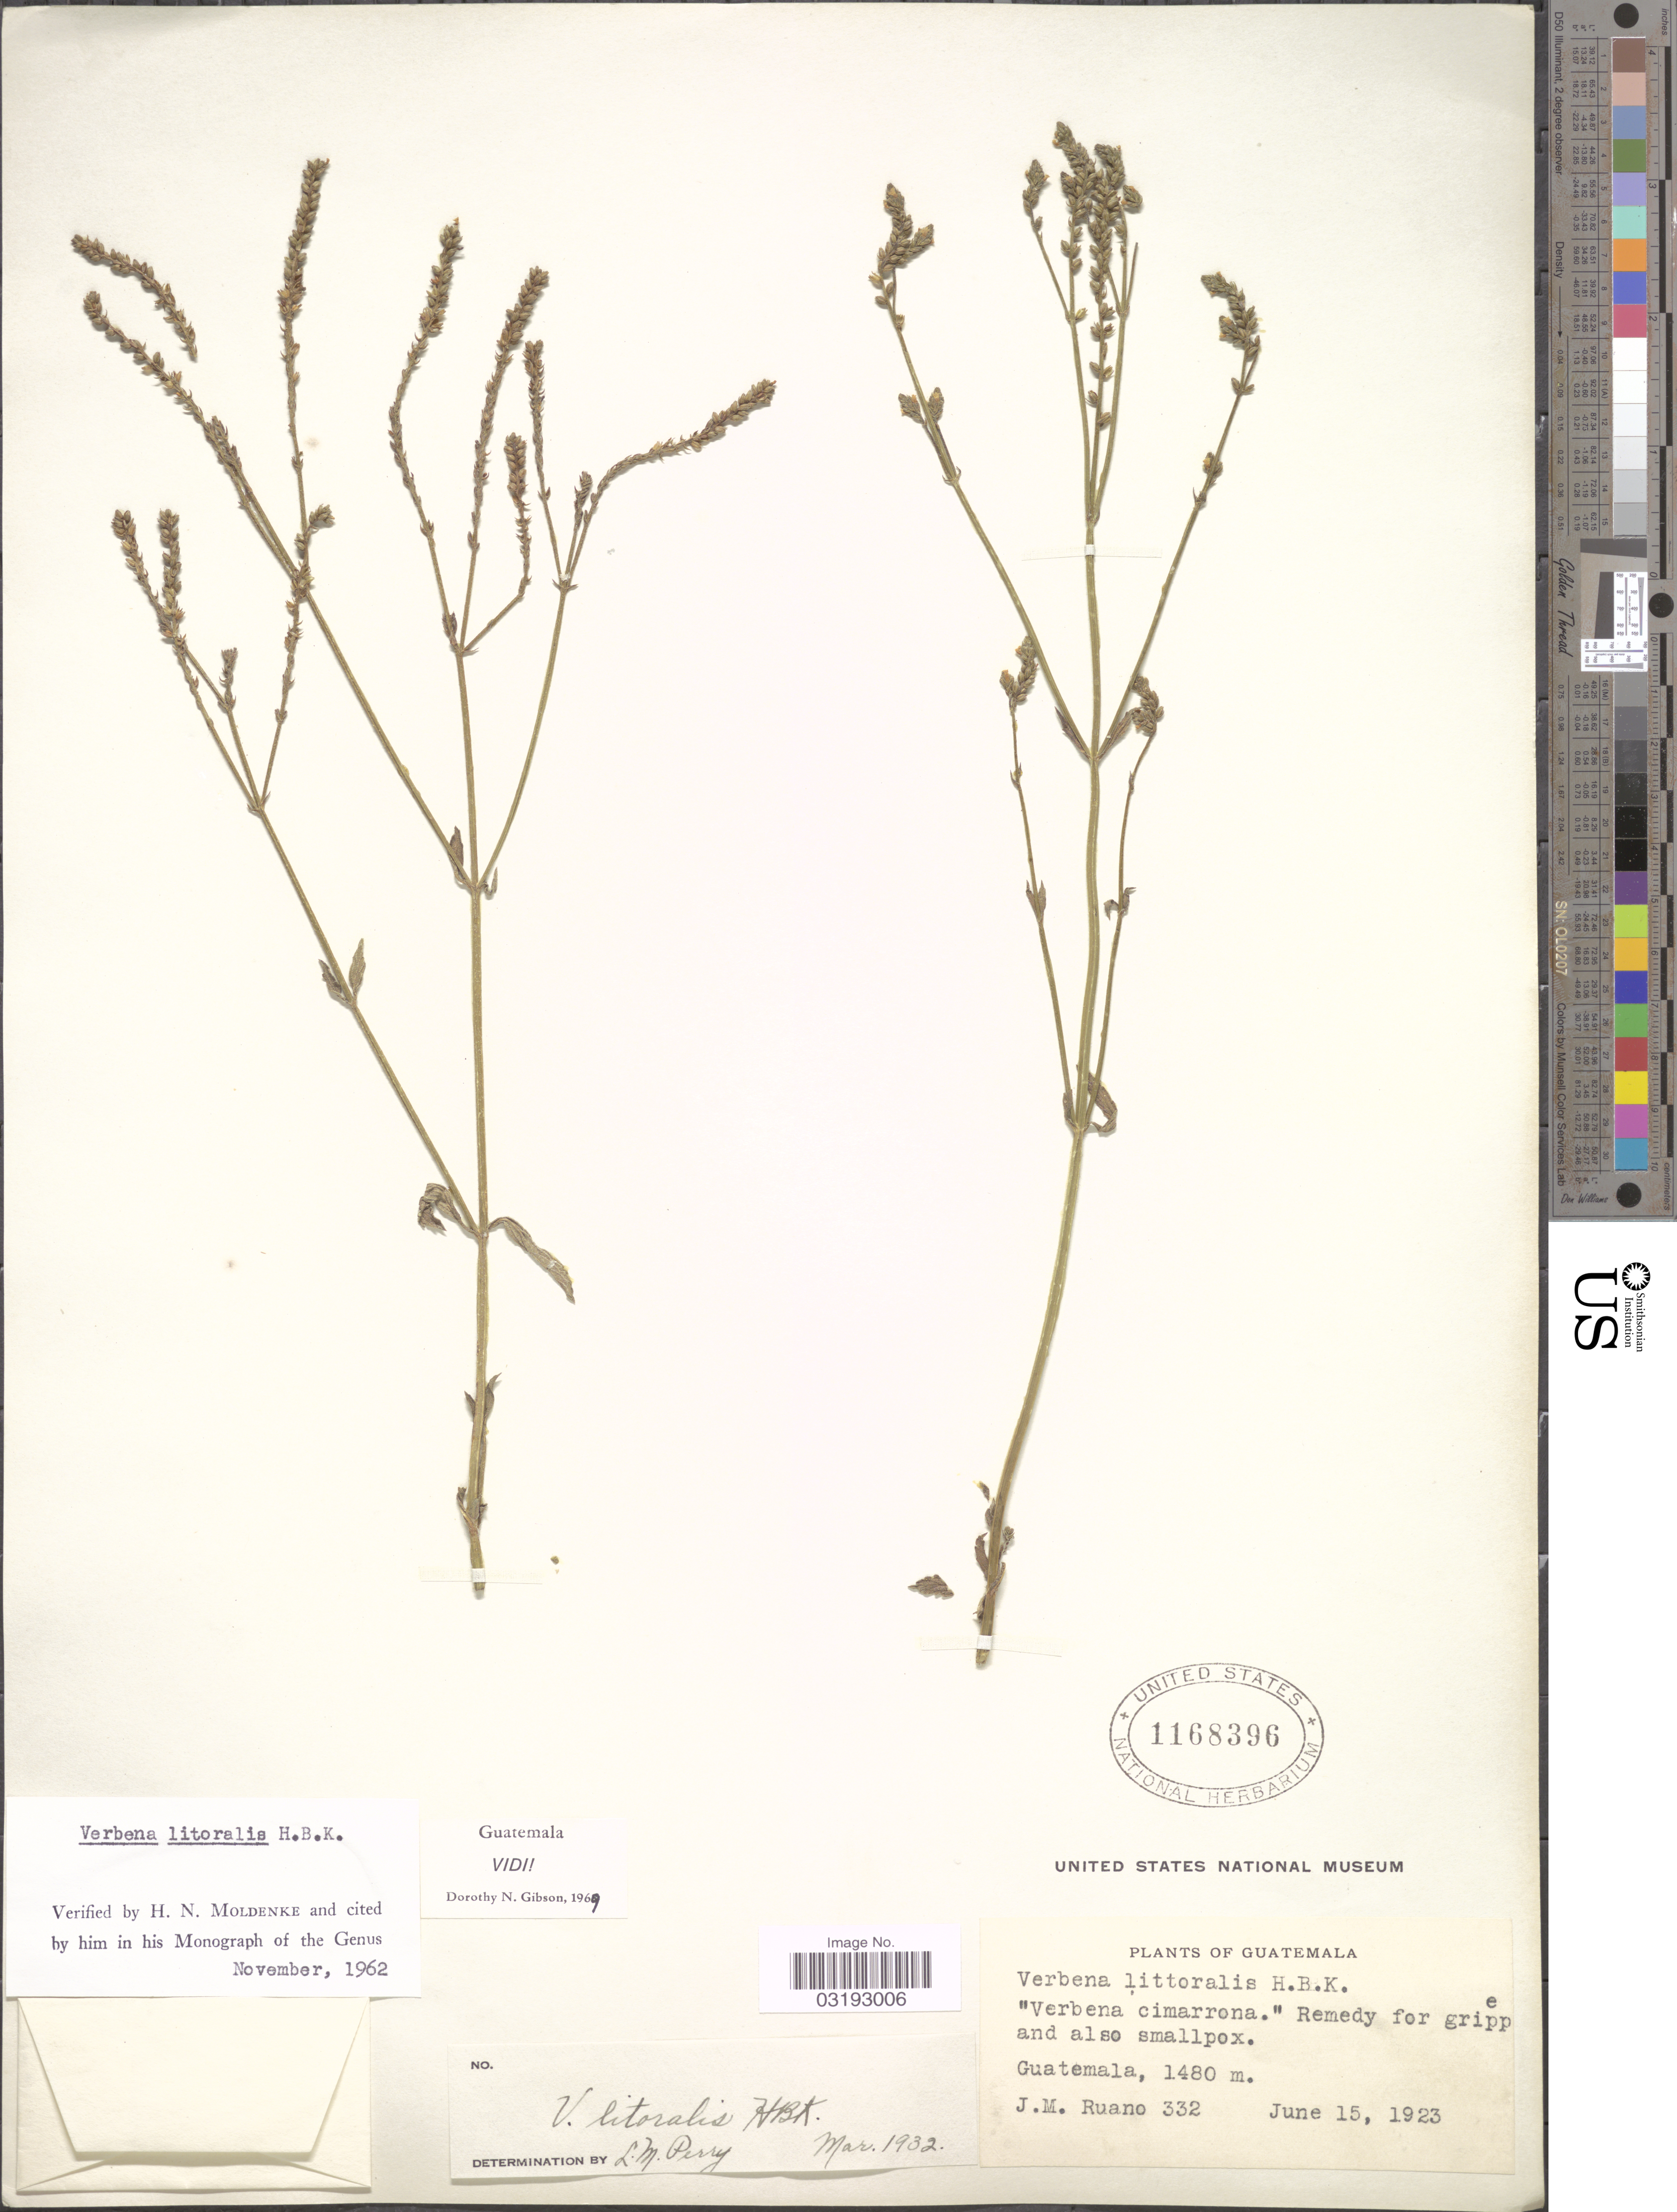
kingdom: Plantae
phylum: Tracheophyta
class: Magnoliopsida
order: Lamiales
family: Verbenaceae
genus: Verbena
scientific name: Verbena litoralis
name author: Kunth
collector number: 332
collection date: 1923-06-15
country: Guatemala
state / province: Guatemala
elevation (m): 1480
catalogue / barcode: US 1168396